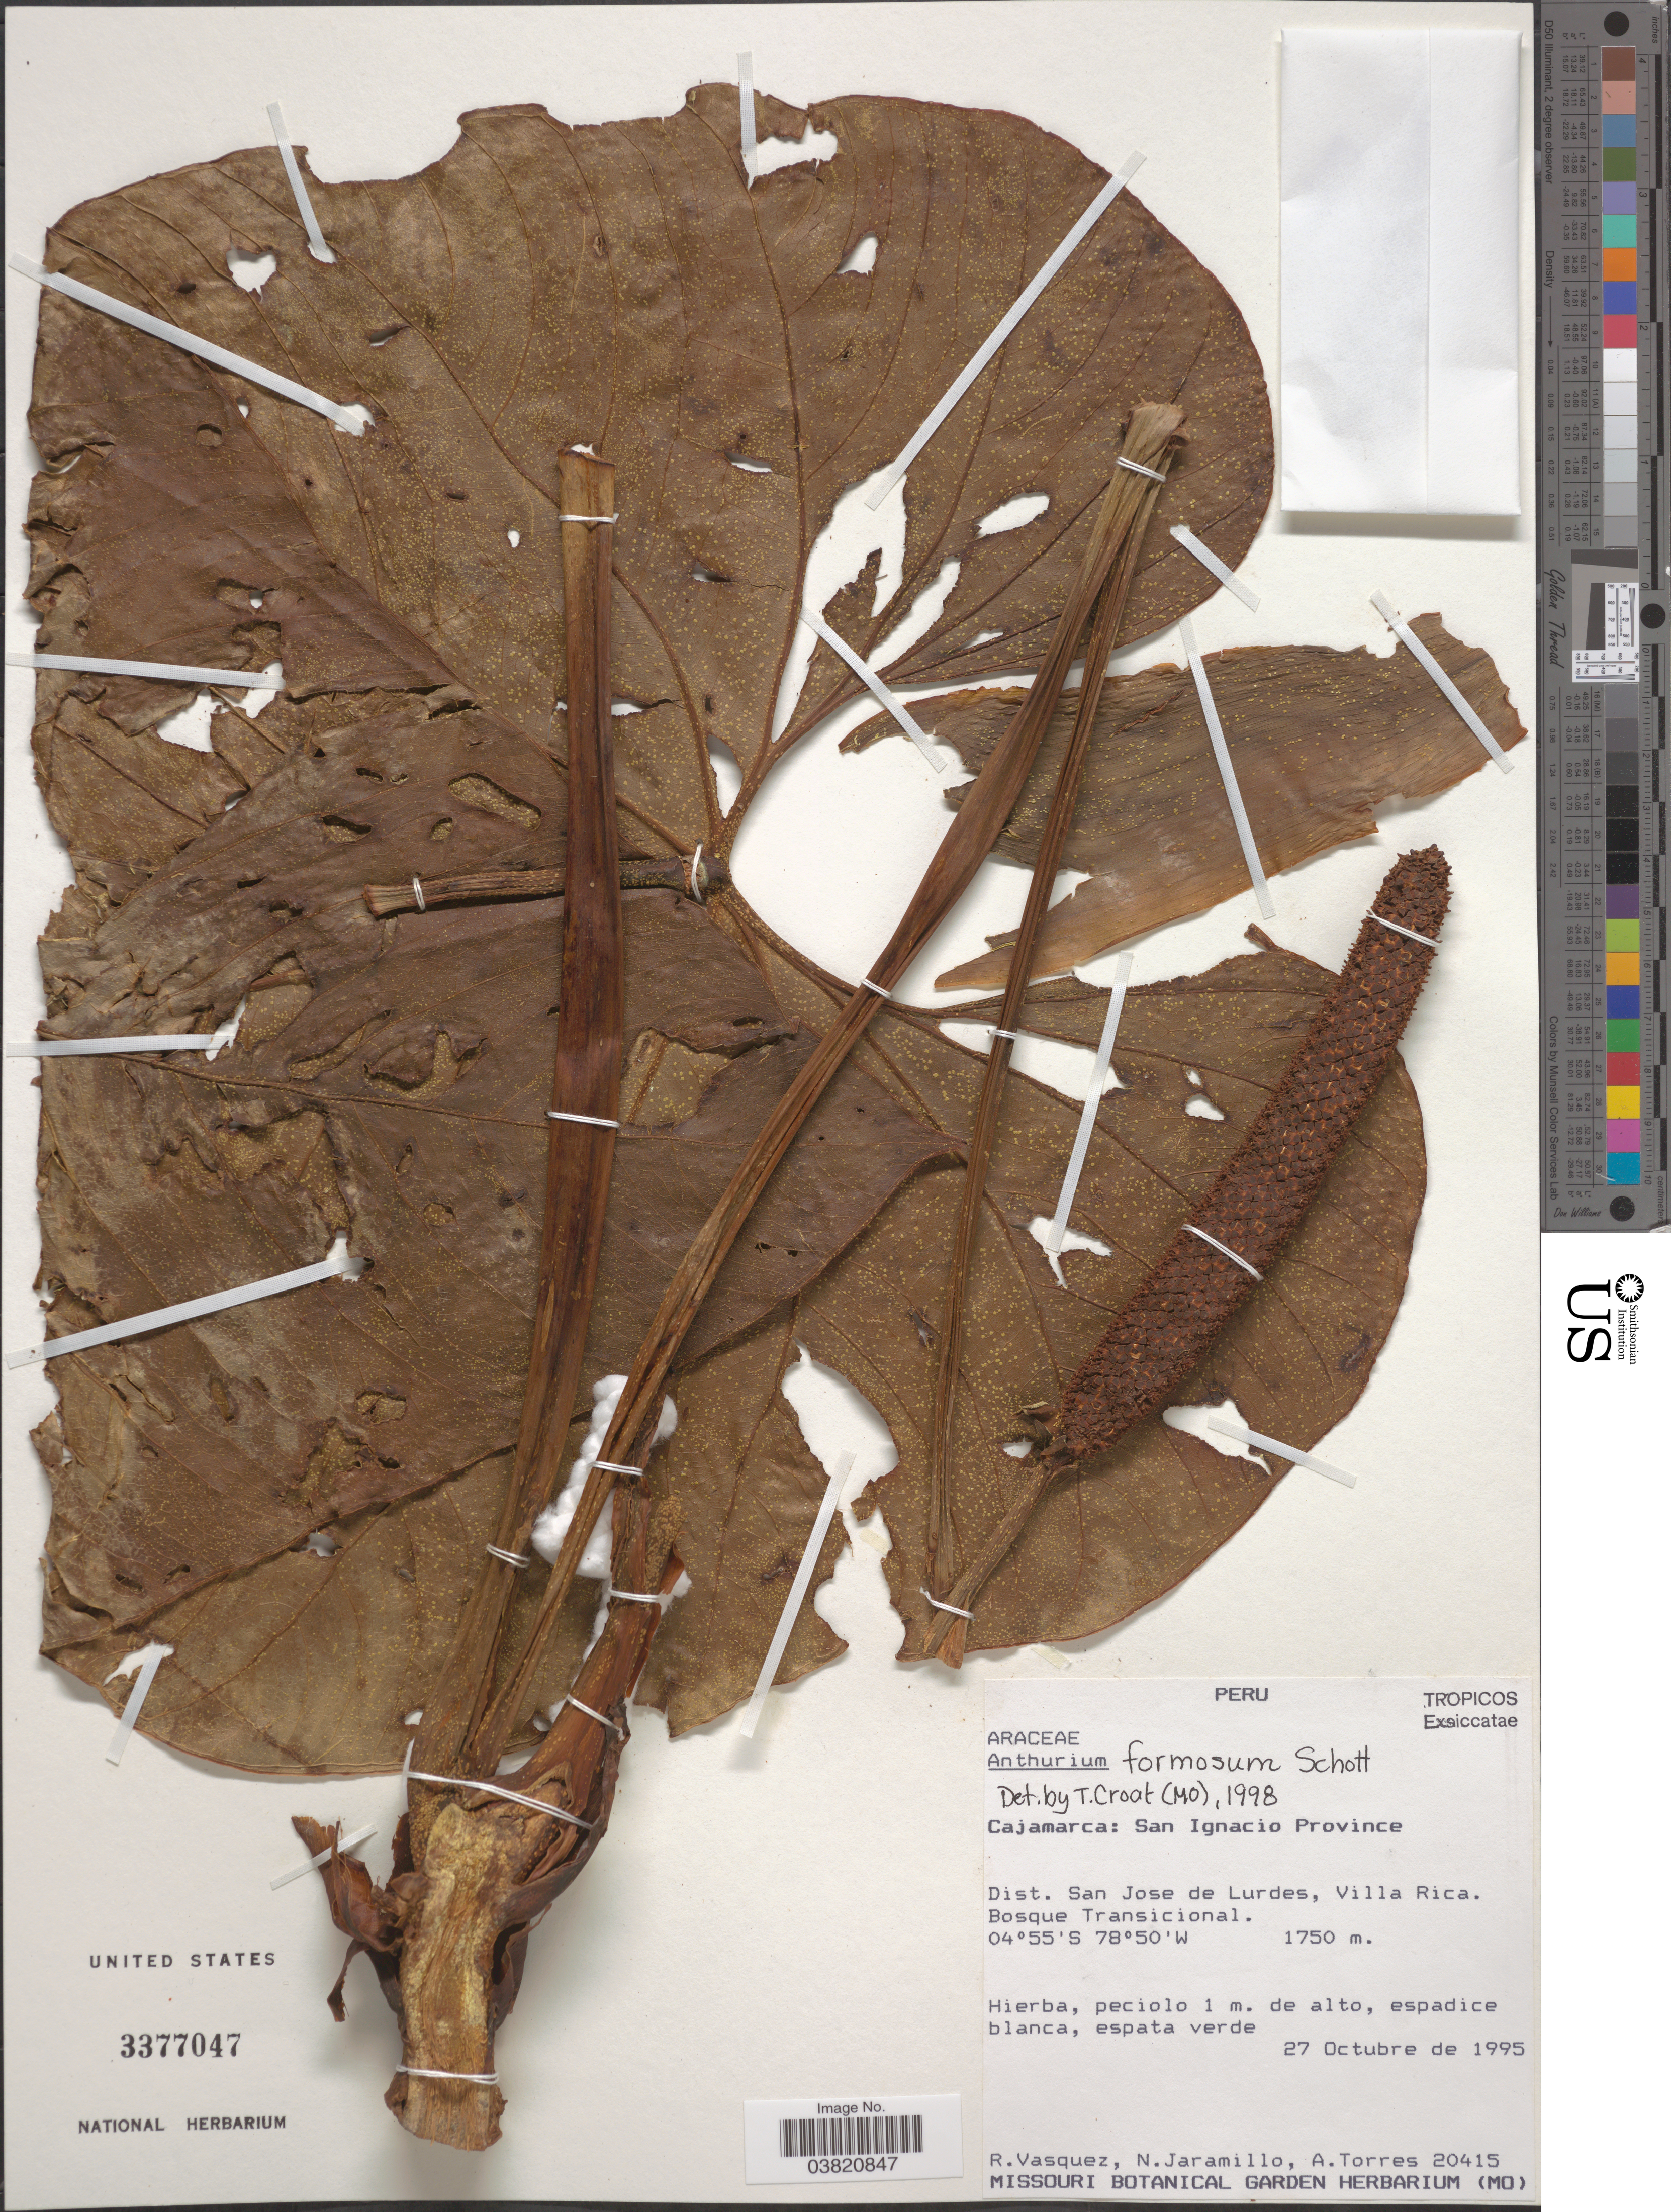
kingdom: Plantae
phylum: Tracheophyta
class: Liliopsida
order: Alismatales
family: Araceae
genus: Anthurium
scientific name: Anthurium formosum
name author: Schott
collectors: R. Vasquez, N. Jaramillo & A. Torres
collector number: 20415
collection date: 1995-10-27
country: Peru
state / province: Cajamarca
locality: San Ignacio Province. Dist. San Jose de Lurdes, Villa Rica.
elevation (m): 1750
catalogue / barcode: US 3377047